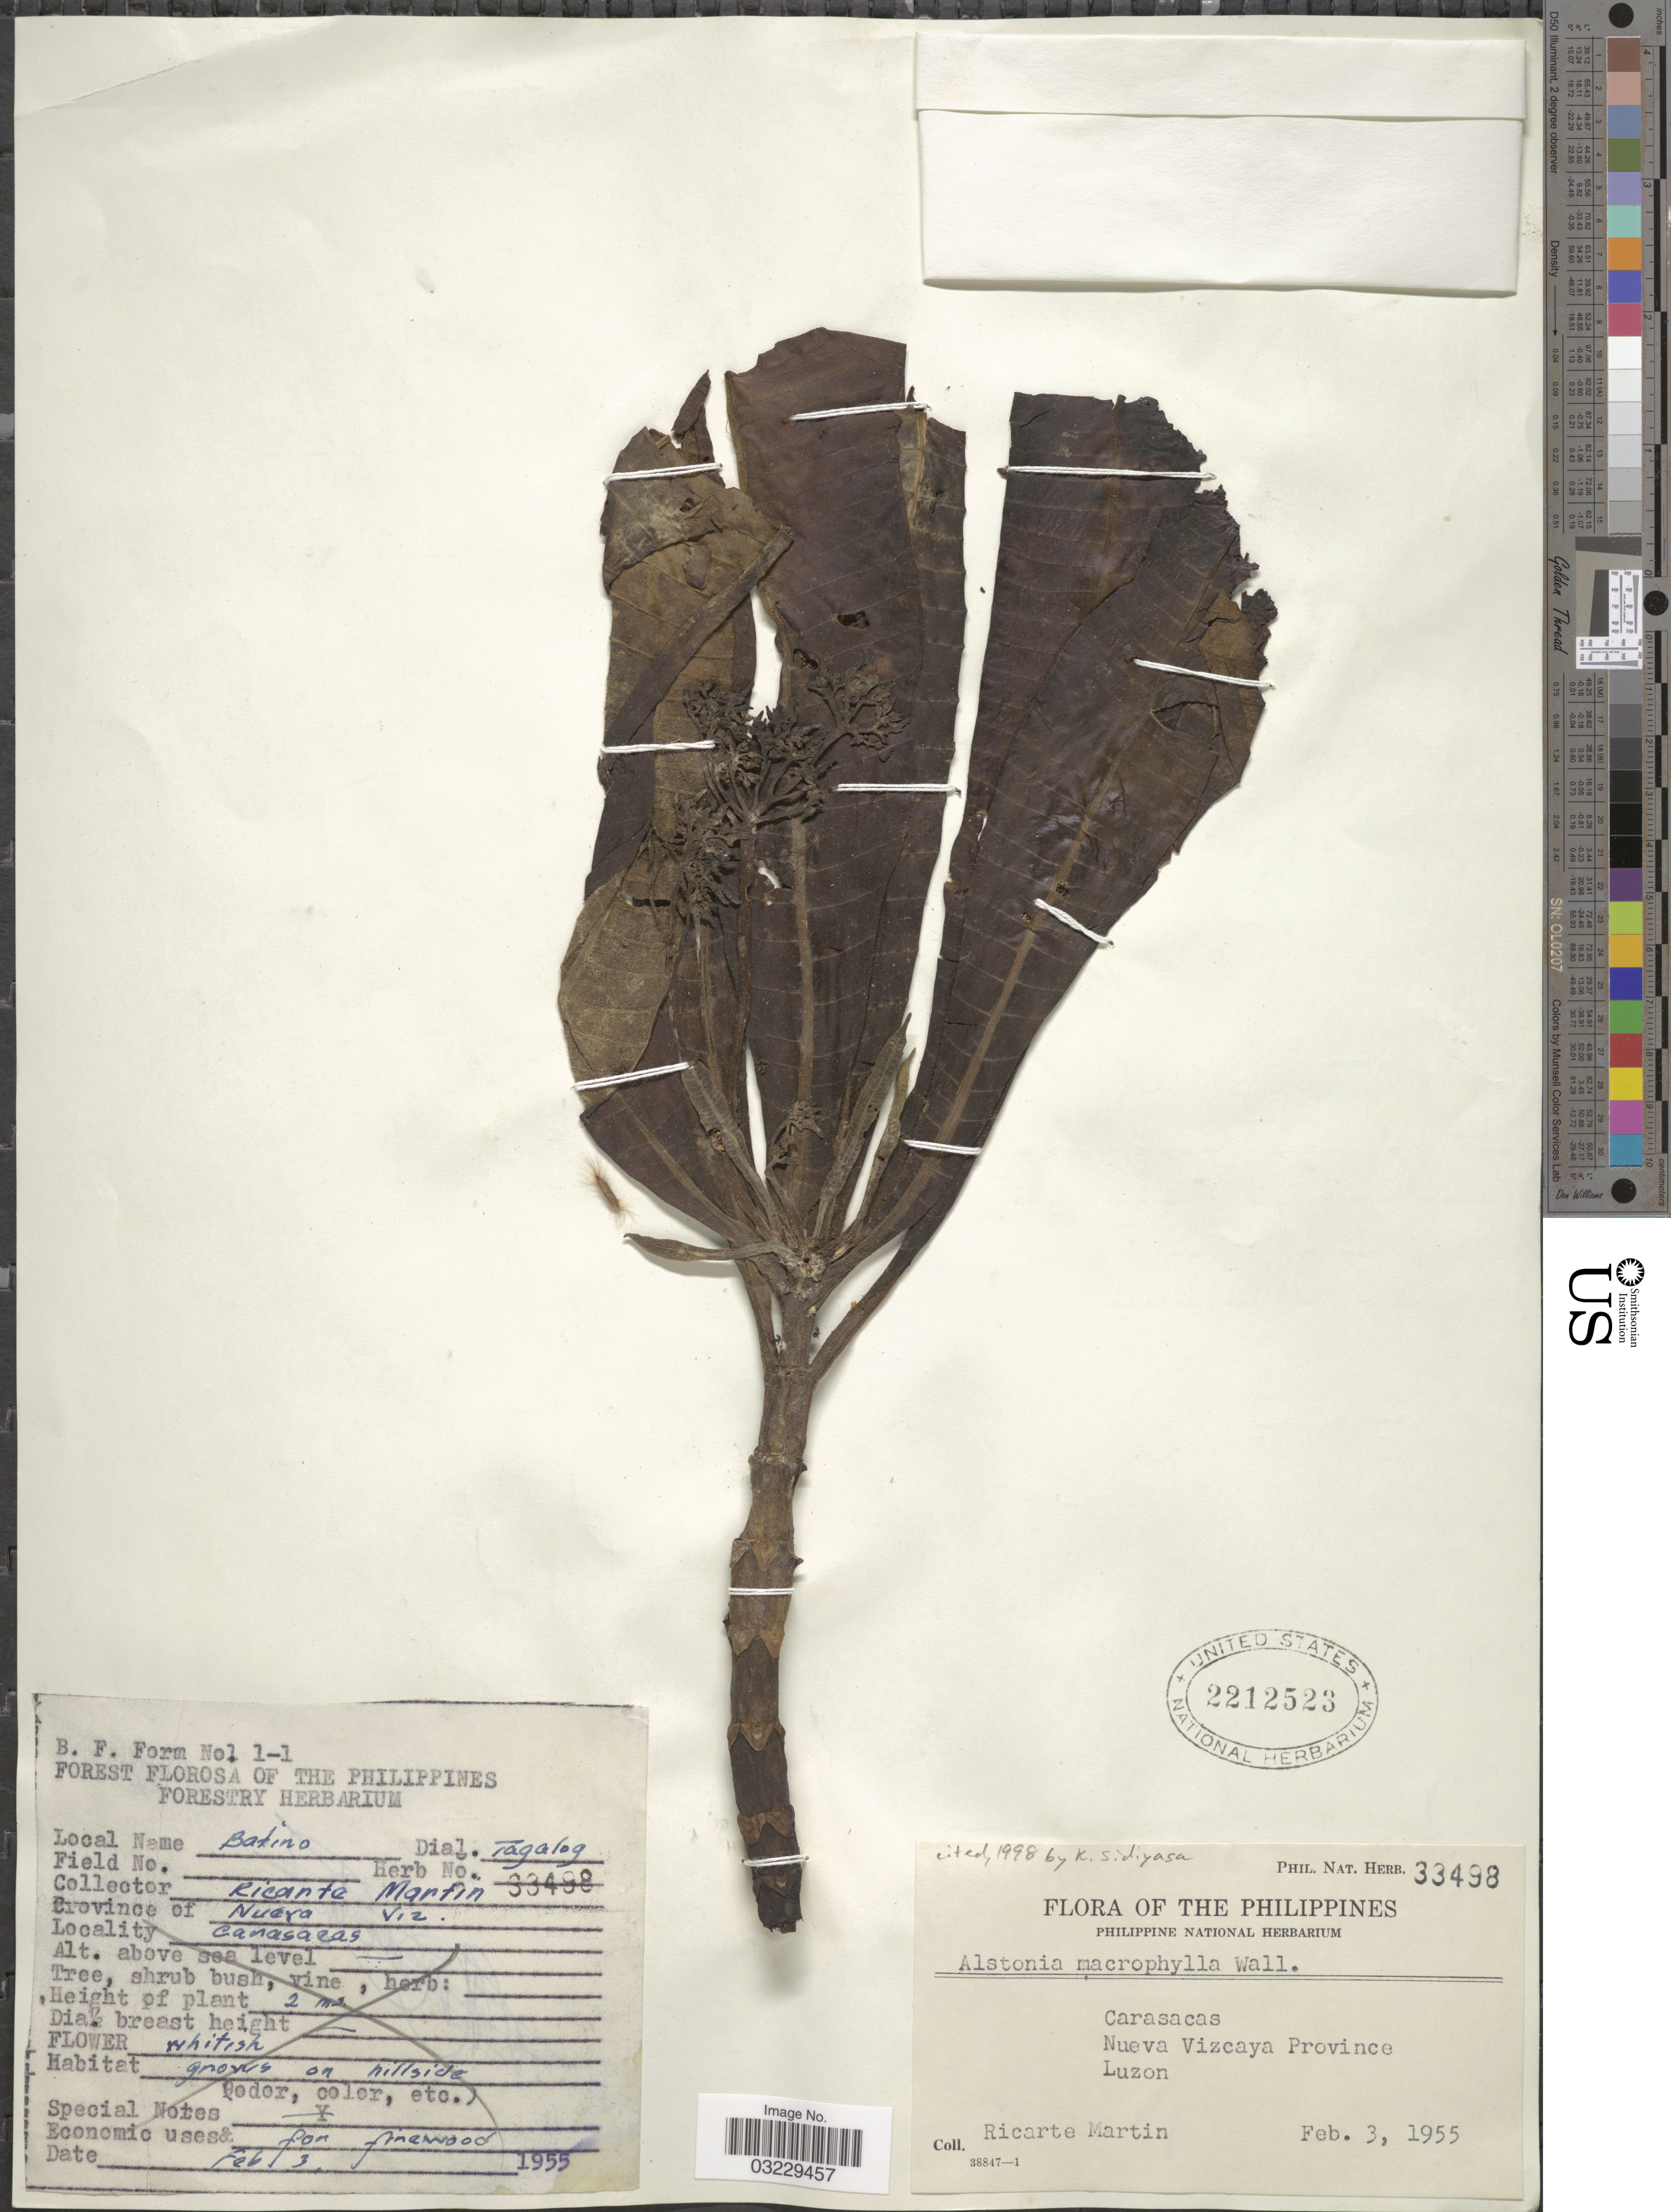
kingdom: Plantae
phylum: Tracheophyta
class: Magnoliopsida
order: Gentianales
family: Apocynaceae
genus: Alstonia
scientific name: Alstonia macrophylla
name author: Wall. ex G. Don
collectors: R. Martin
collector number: Phil. Nat. Herb. 33498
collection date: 1955-02-03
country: Philippines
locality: Carasacas, Nueva Vizcaya Province, Luzon.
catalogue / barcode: US 2212523